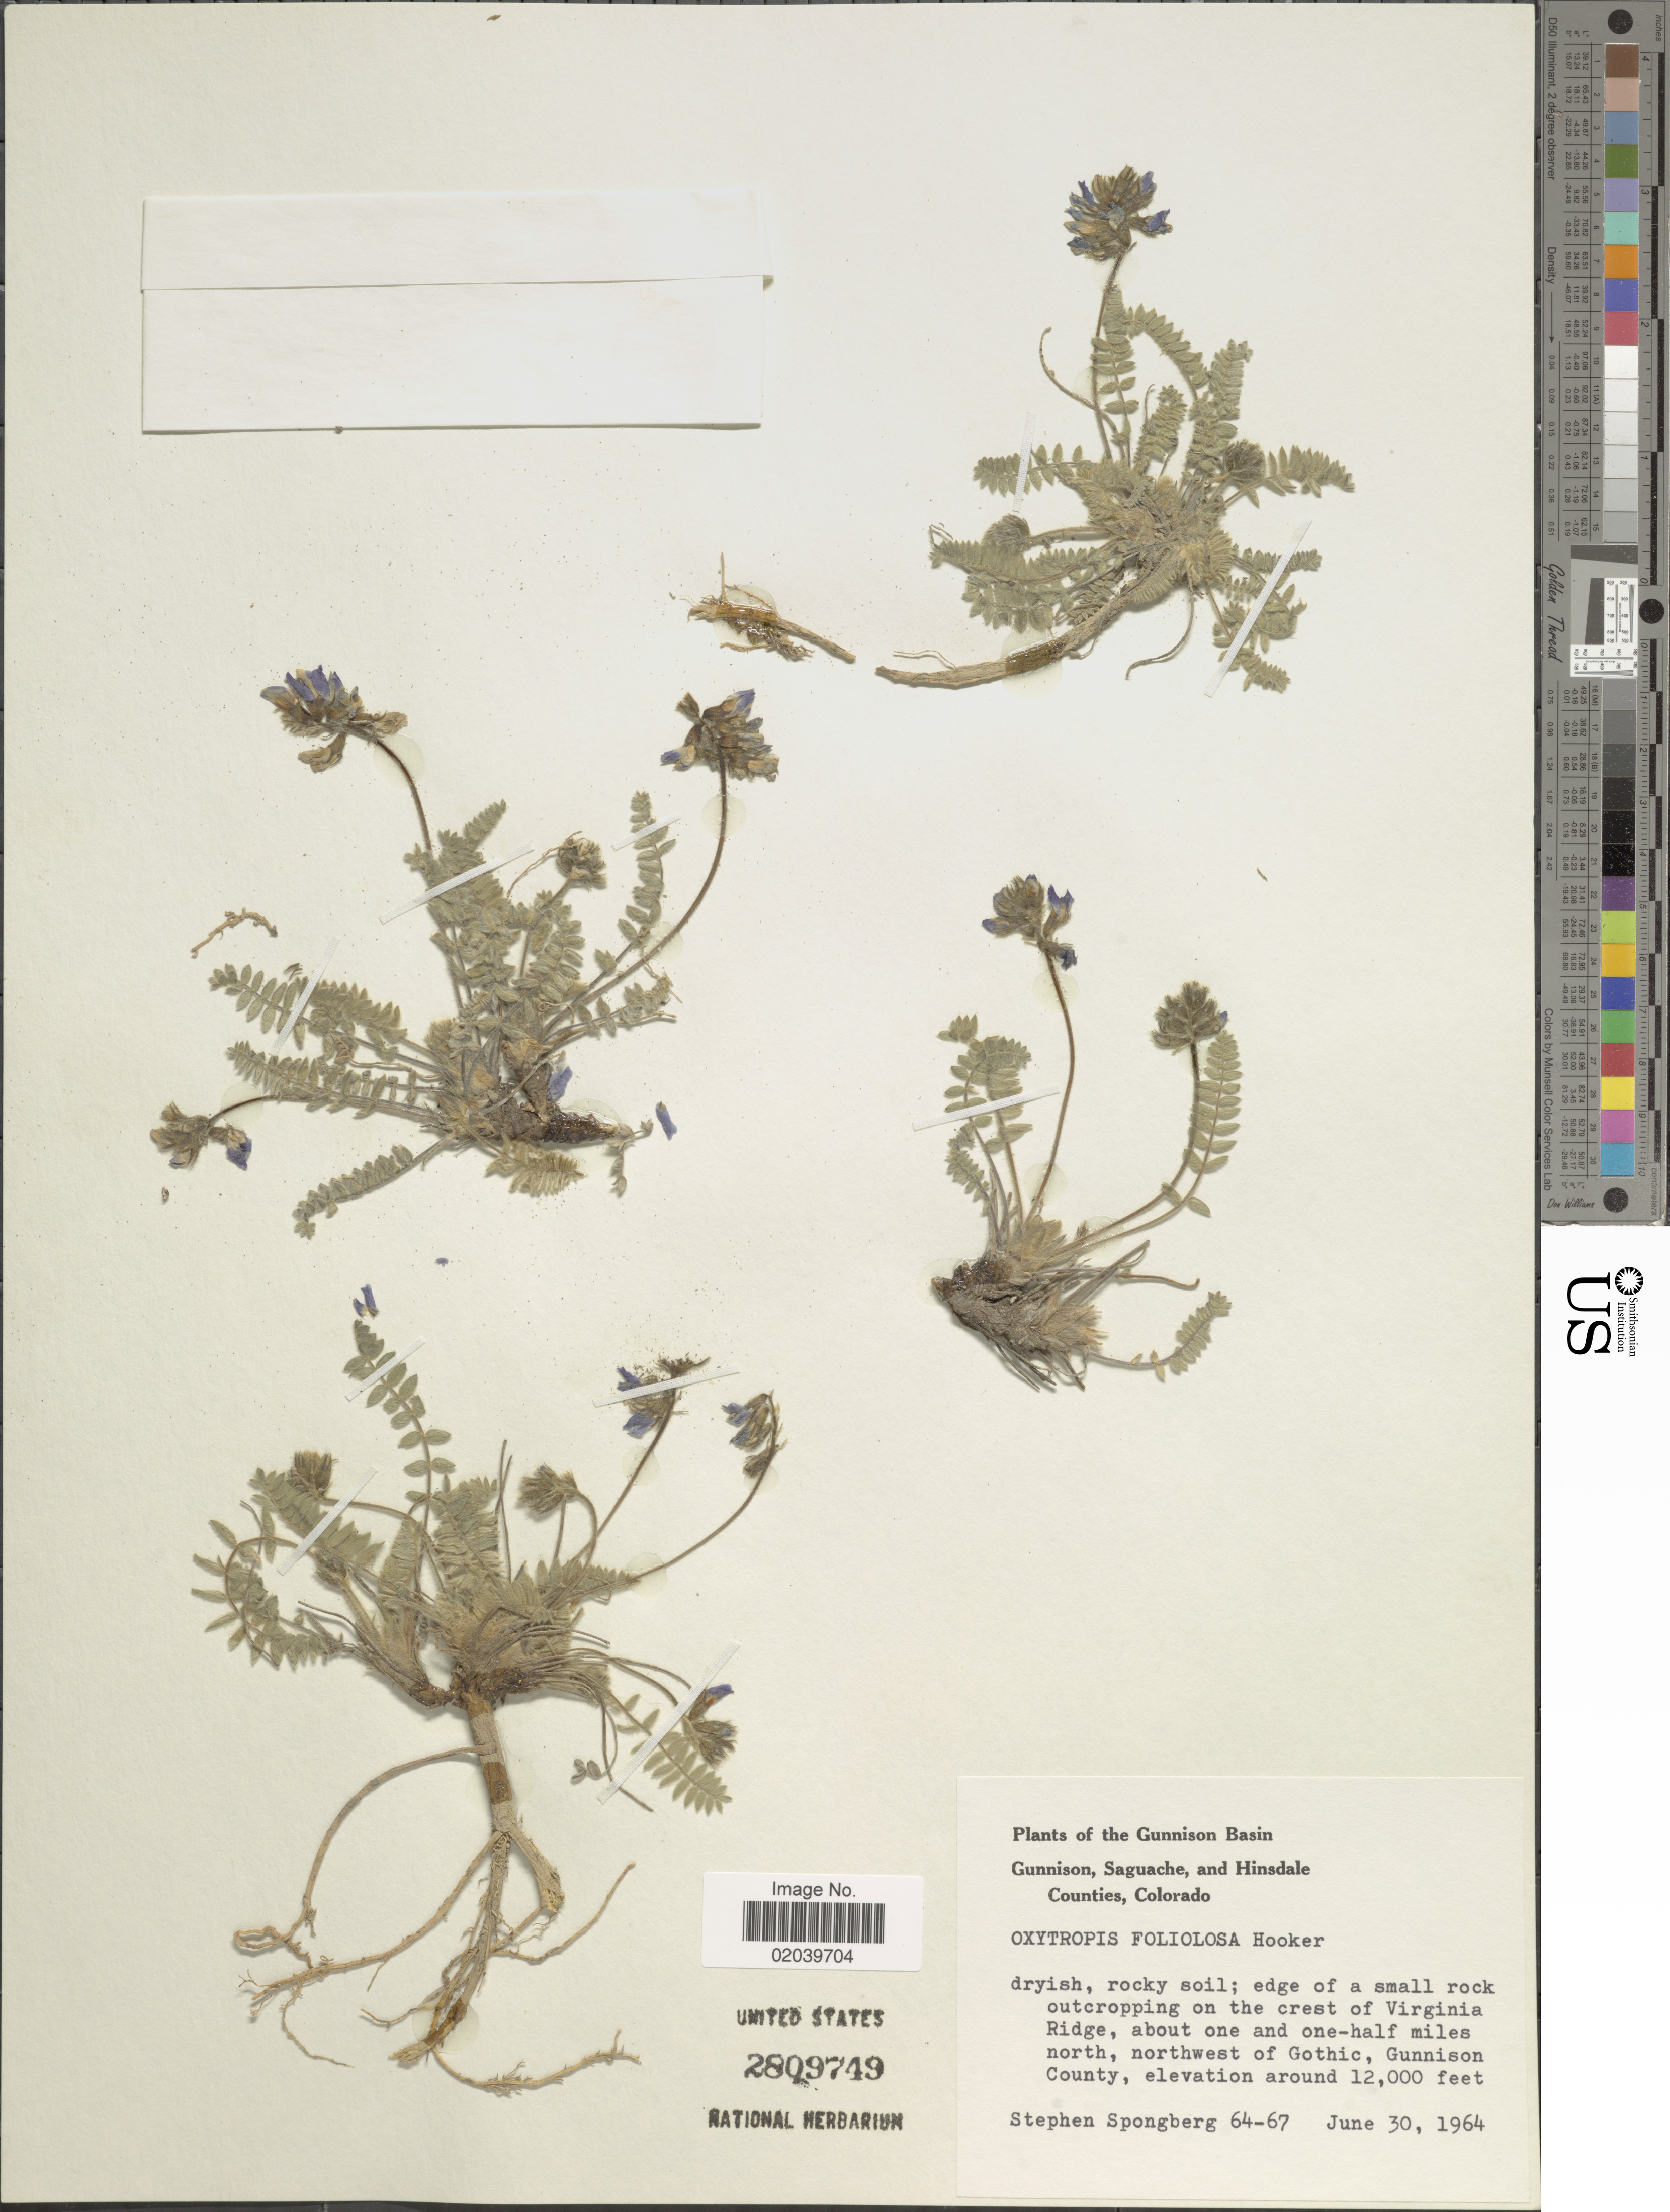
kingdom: Plantae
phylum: Tracheophyta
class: Magnoliopsida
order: Fabales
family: Fabaceae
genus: Oxytropis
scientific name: Oxytropis deflexa var. foliolosa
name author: (Hook.) Barneby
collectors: S. A.Spongberg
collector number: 64-67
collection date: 1964-06-30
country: United States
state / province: Colorado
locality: Gunnison Basin. Gunnison, Saguache, and Hinsdale Counties, Colorado. Edge of a small rock outcropping on the crest of Virginia Ridge, about one and one-half miles north, northwest of Gothic, Gunnison County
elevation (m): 3658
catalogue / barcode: US 2809749